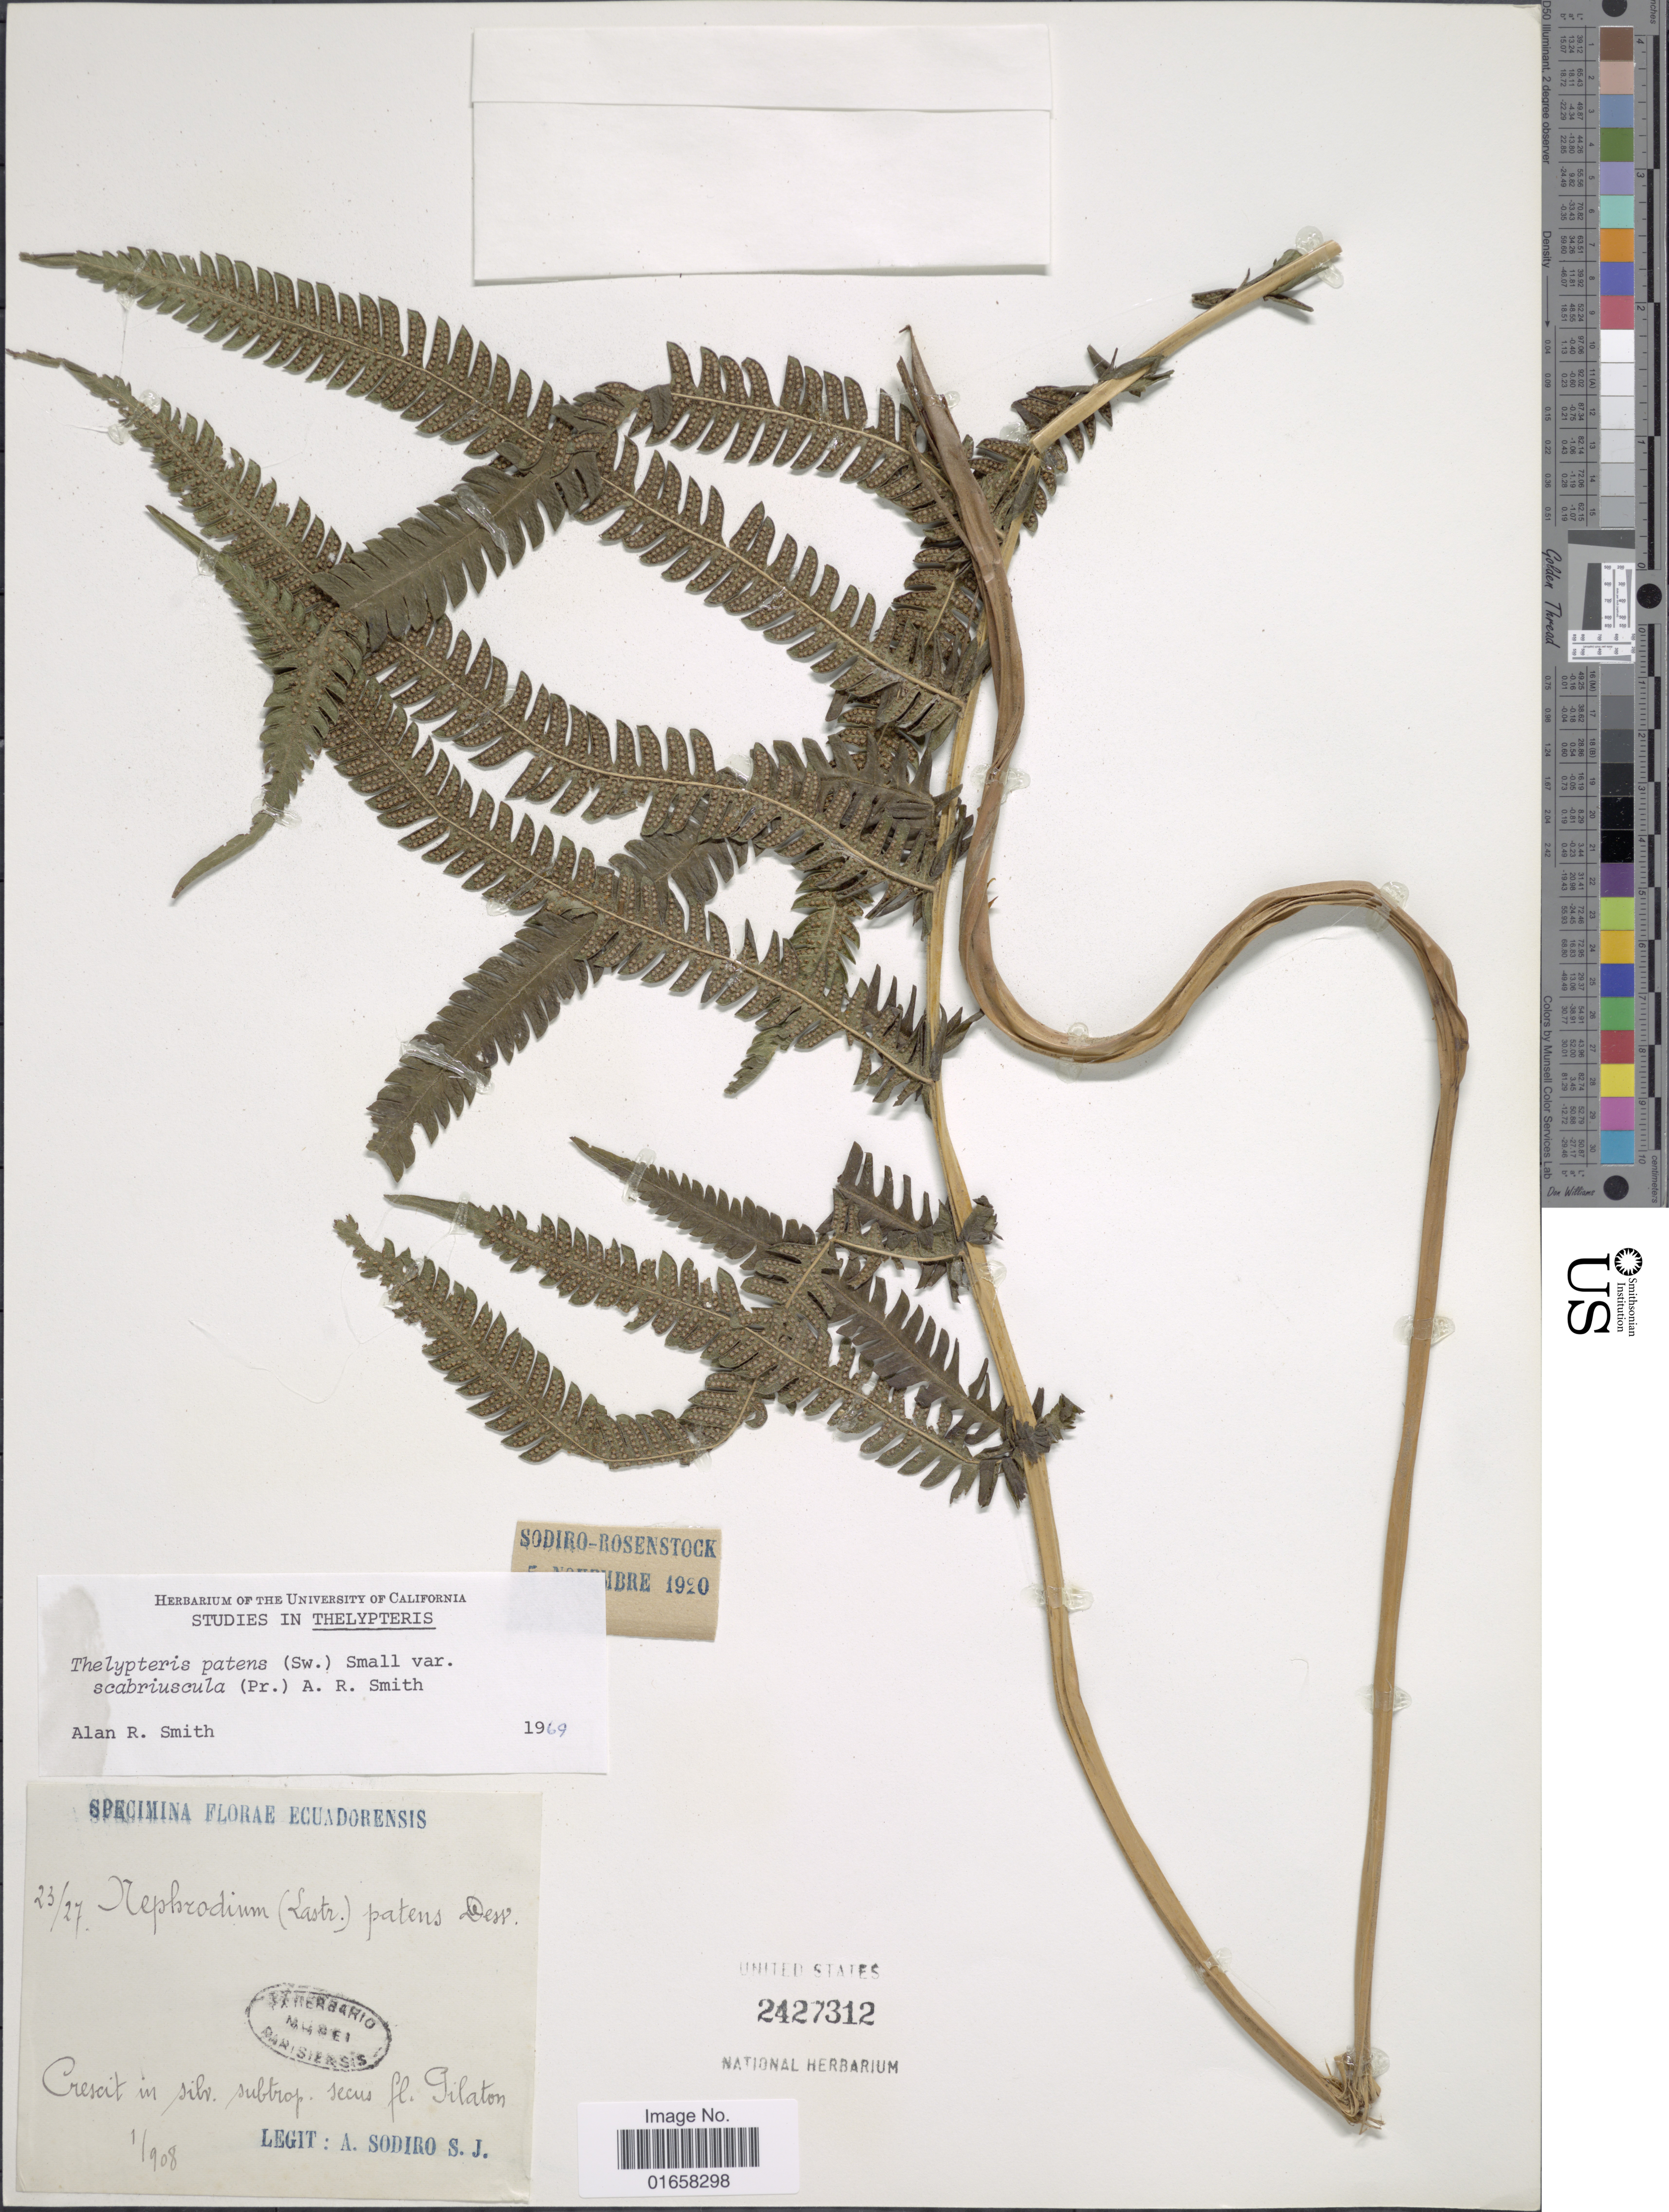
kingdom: Plantae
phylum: Tracheophyta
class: Polypodiopsida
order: Polypodiales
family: Thelypteridaceae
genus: Christella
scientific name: Christella patens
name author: (Sw.) Holttum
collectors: A. Sodiro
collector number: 23/27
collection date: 1908-01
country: Ecuador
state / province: Pichincha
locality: Crescit in silv. subtrop. secus fl. Pilaton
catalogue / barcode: US 2427312